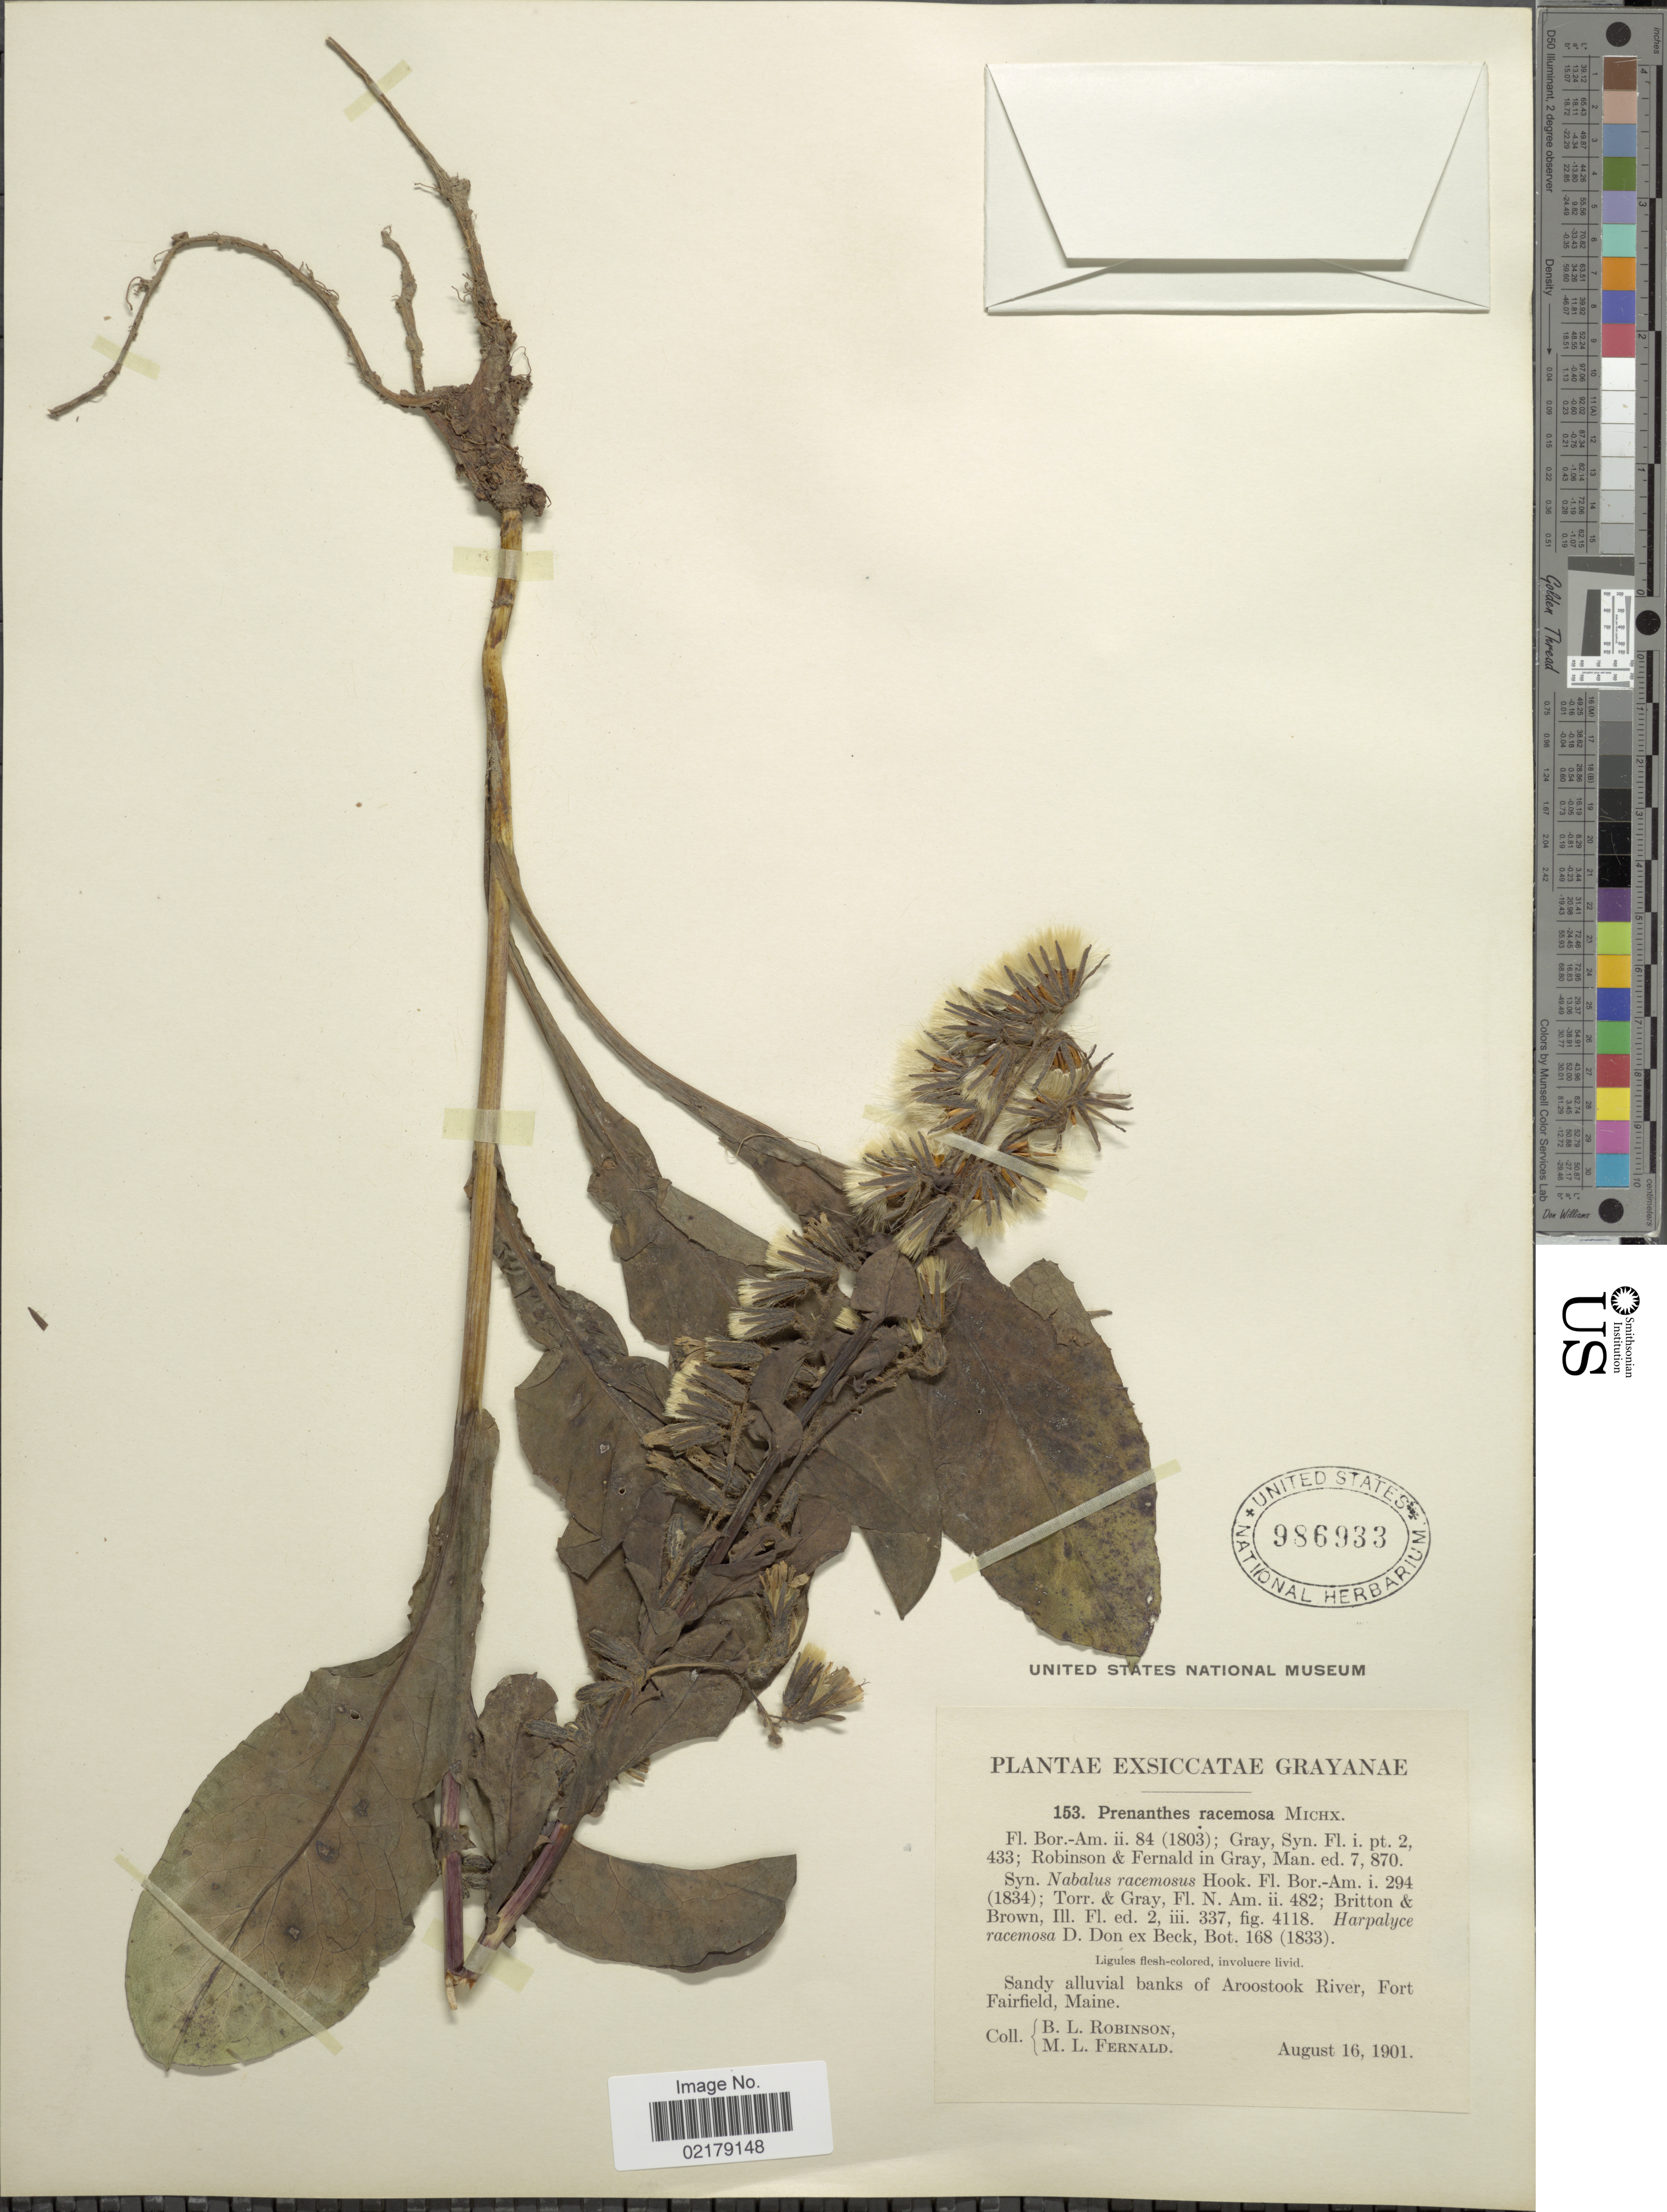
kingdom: Plantae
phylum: Tracheophyta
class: Magnoliopsida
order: Asterales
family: Asteraceae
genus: Prenanthes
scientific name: Prenanthes racemosa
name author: Michx.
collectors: B. L. Robinson & M. L. Fernald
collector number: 153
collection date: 1901-08-16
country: United States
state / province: Maine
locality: Sandy alluvial banks of Aroostook river, Fort Fairfield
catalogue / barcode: US 986933